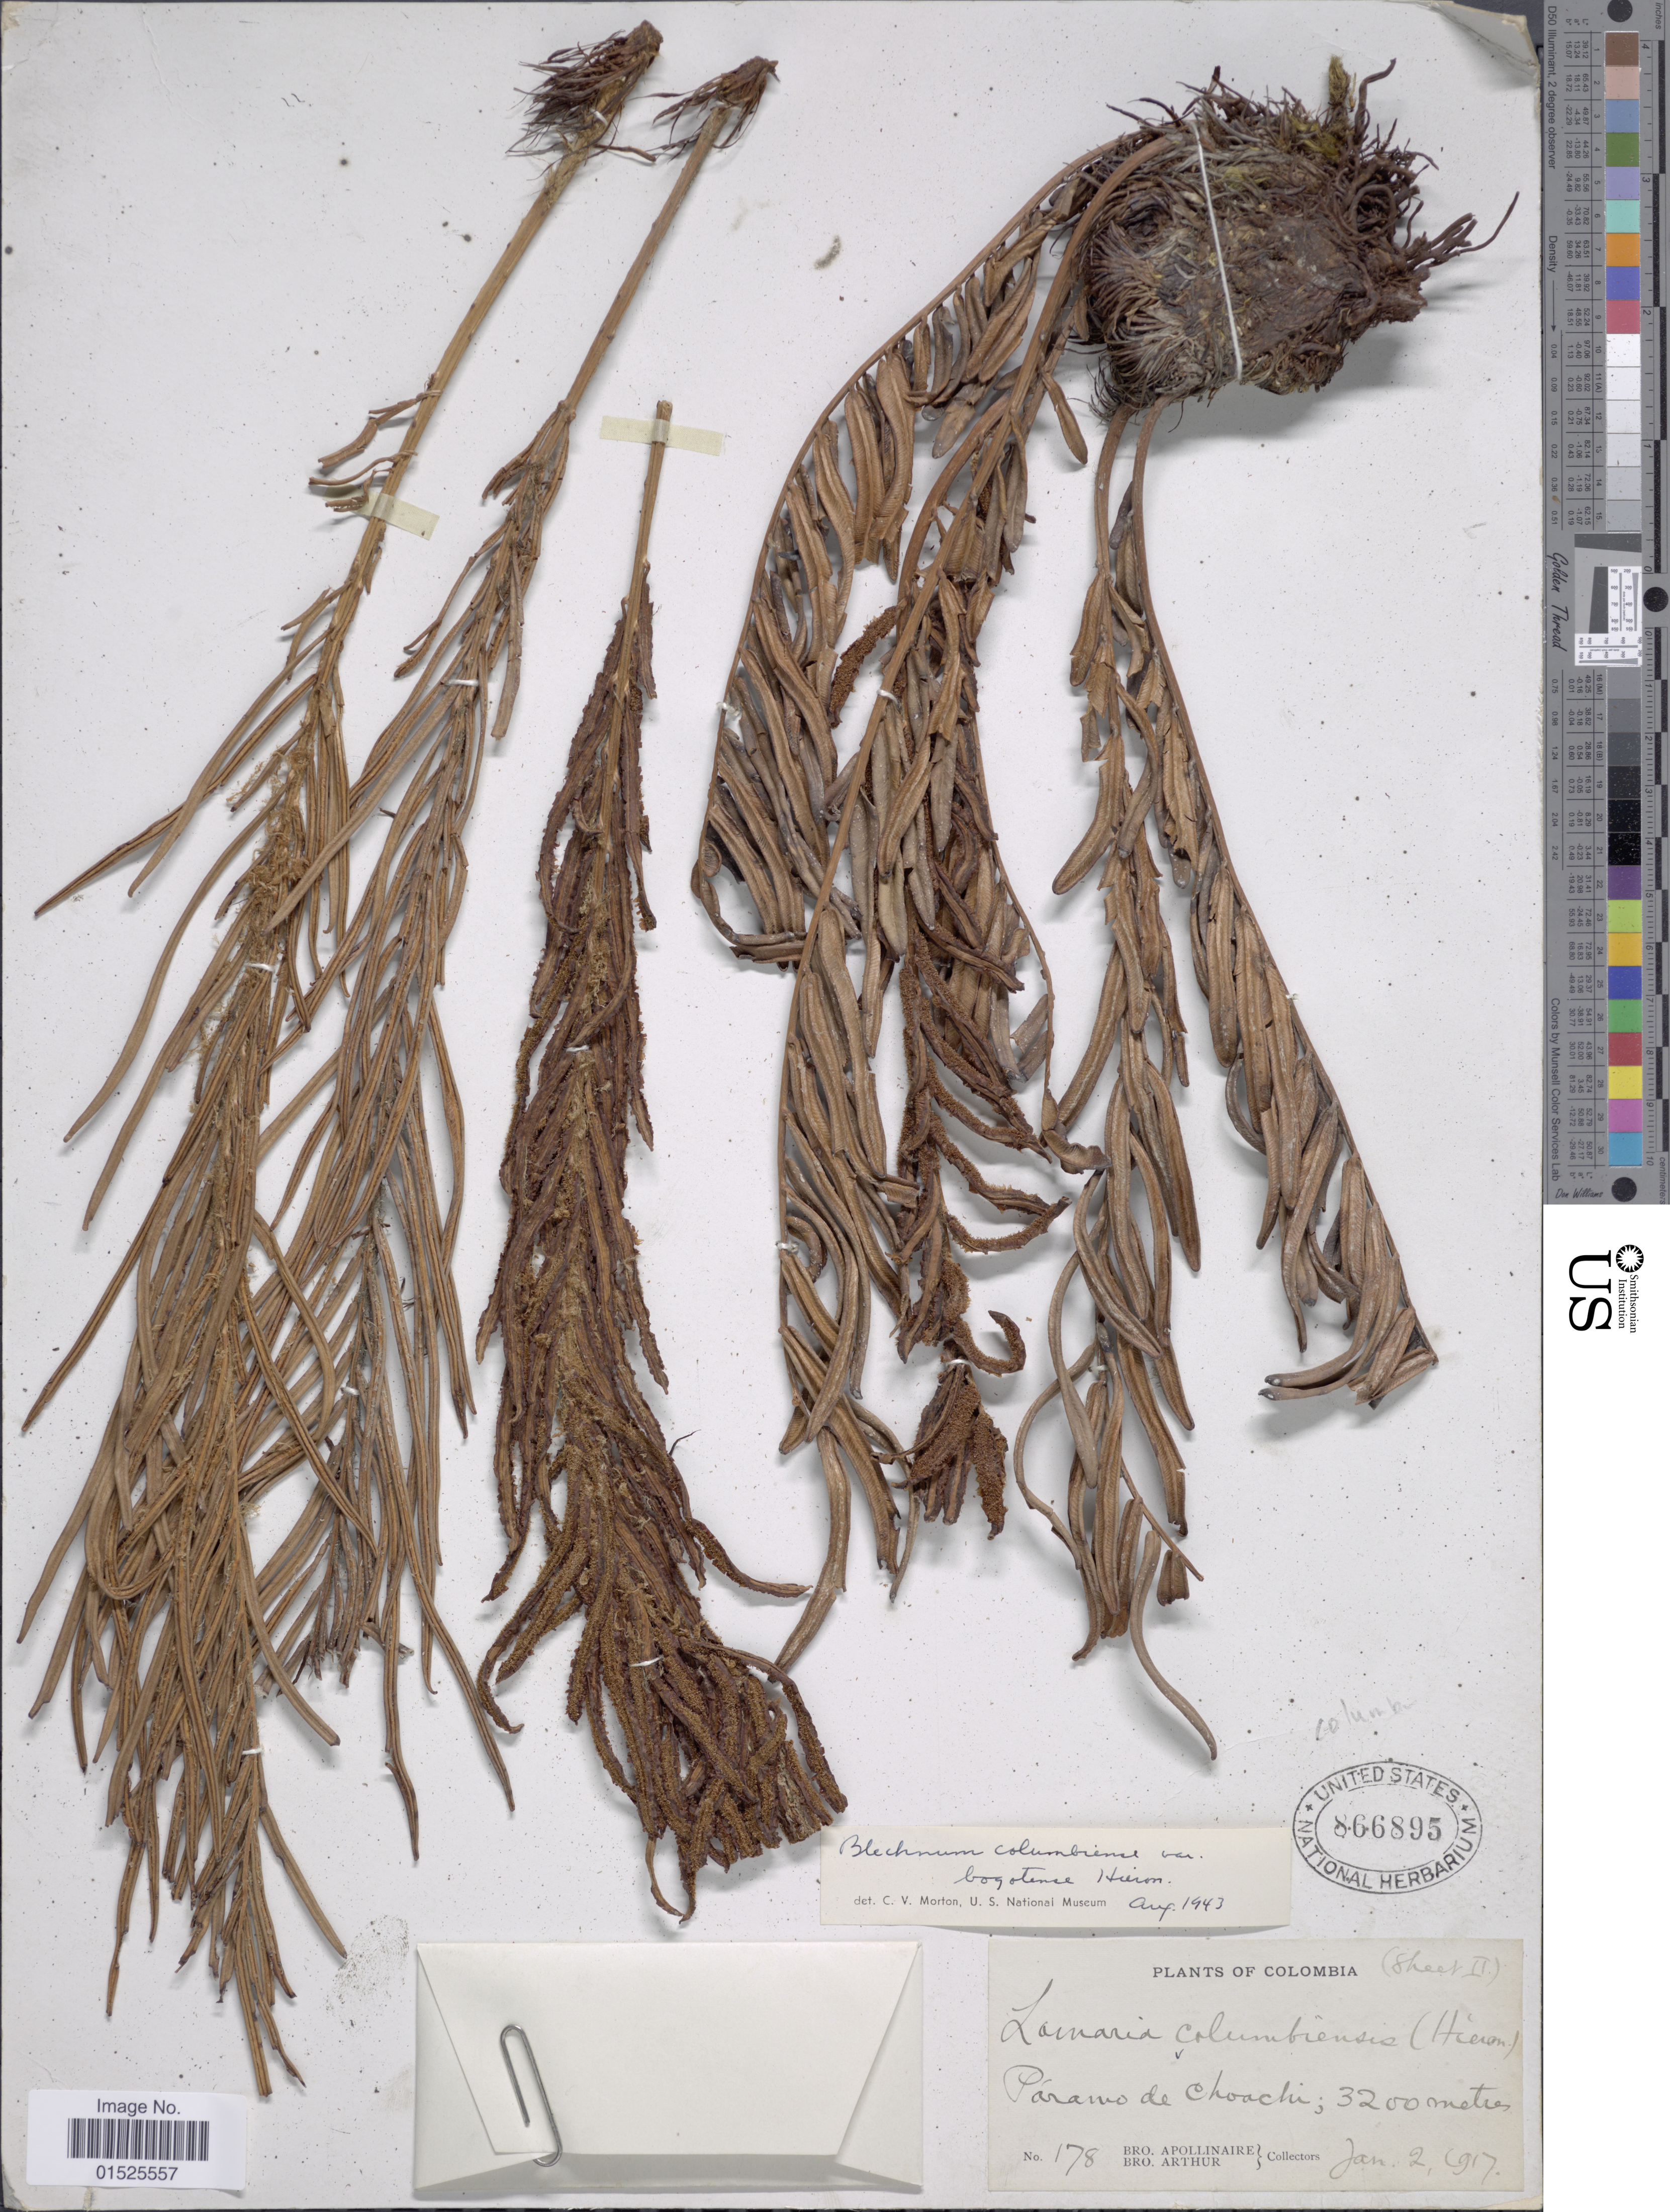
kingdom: Plantae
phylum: Tracheophyta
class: Polypodiopsida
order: Polypodiales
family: Blechnaceae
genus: Blechnum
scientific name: Blechnum columbiense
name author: Hieron.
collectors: Bro. Apollinaire & Bro. Arthur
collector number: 178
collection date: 1917-01-02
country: Colombia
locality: Páramo de Choachi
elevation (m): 3200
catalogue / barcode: US 866895